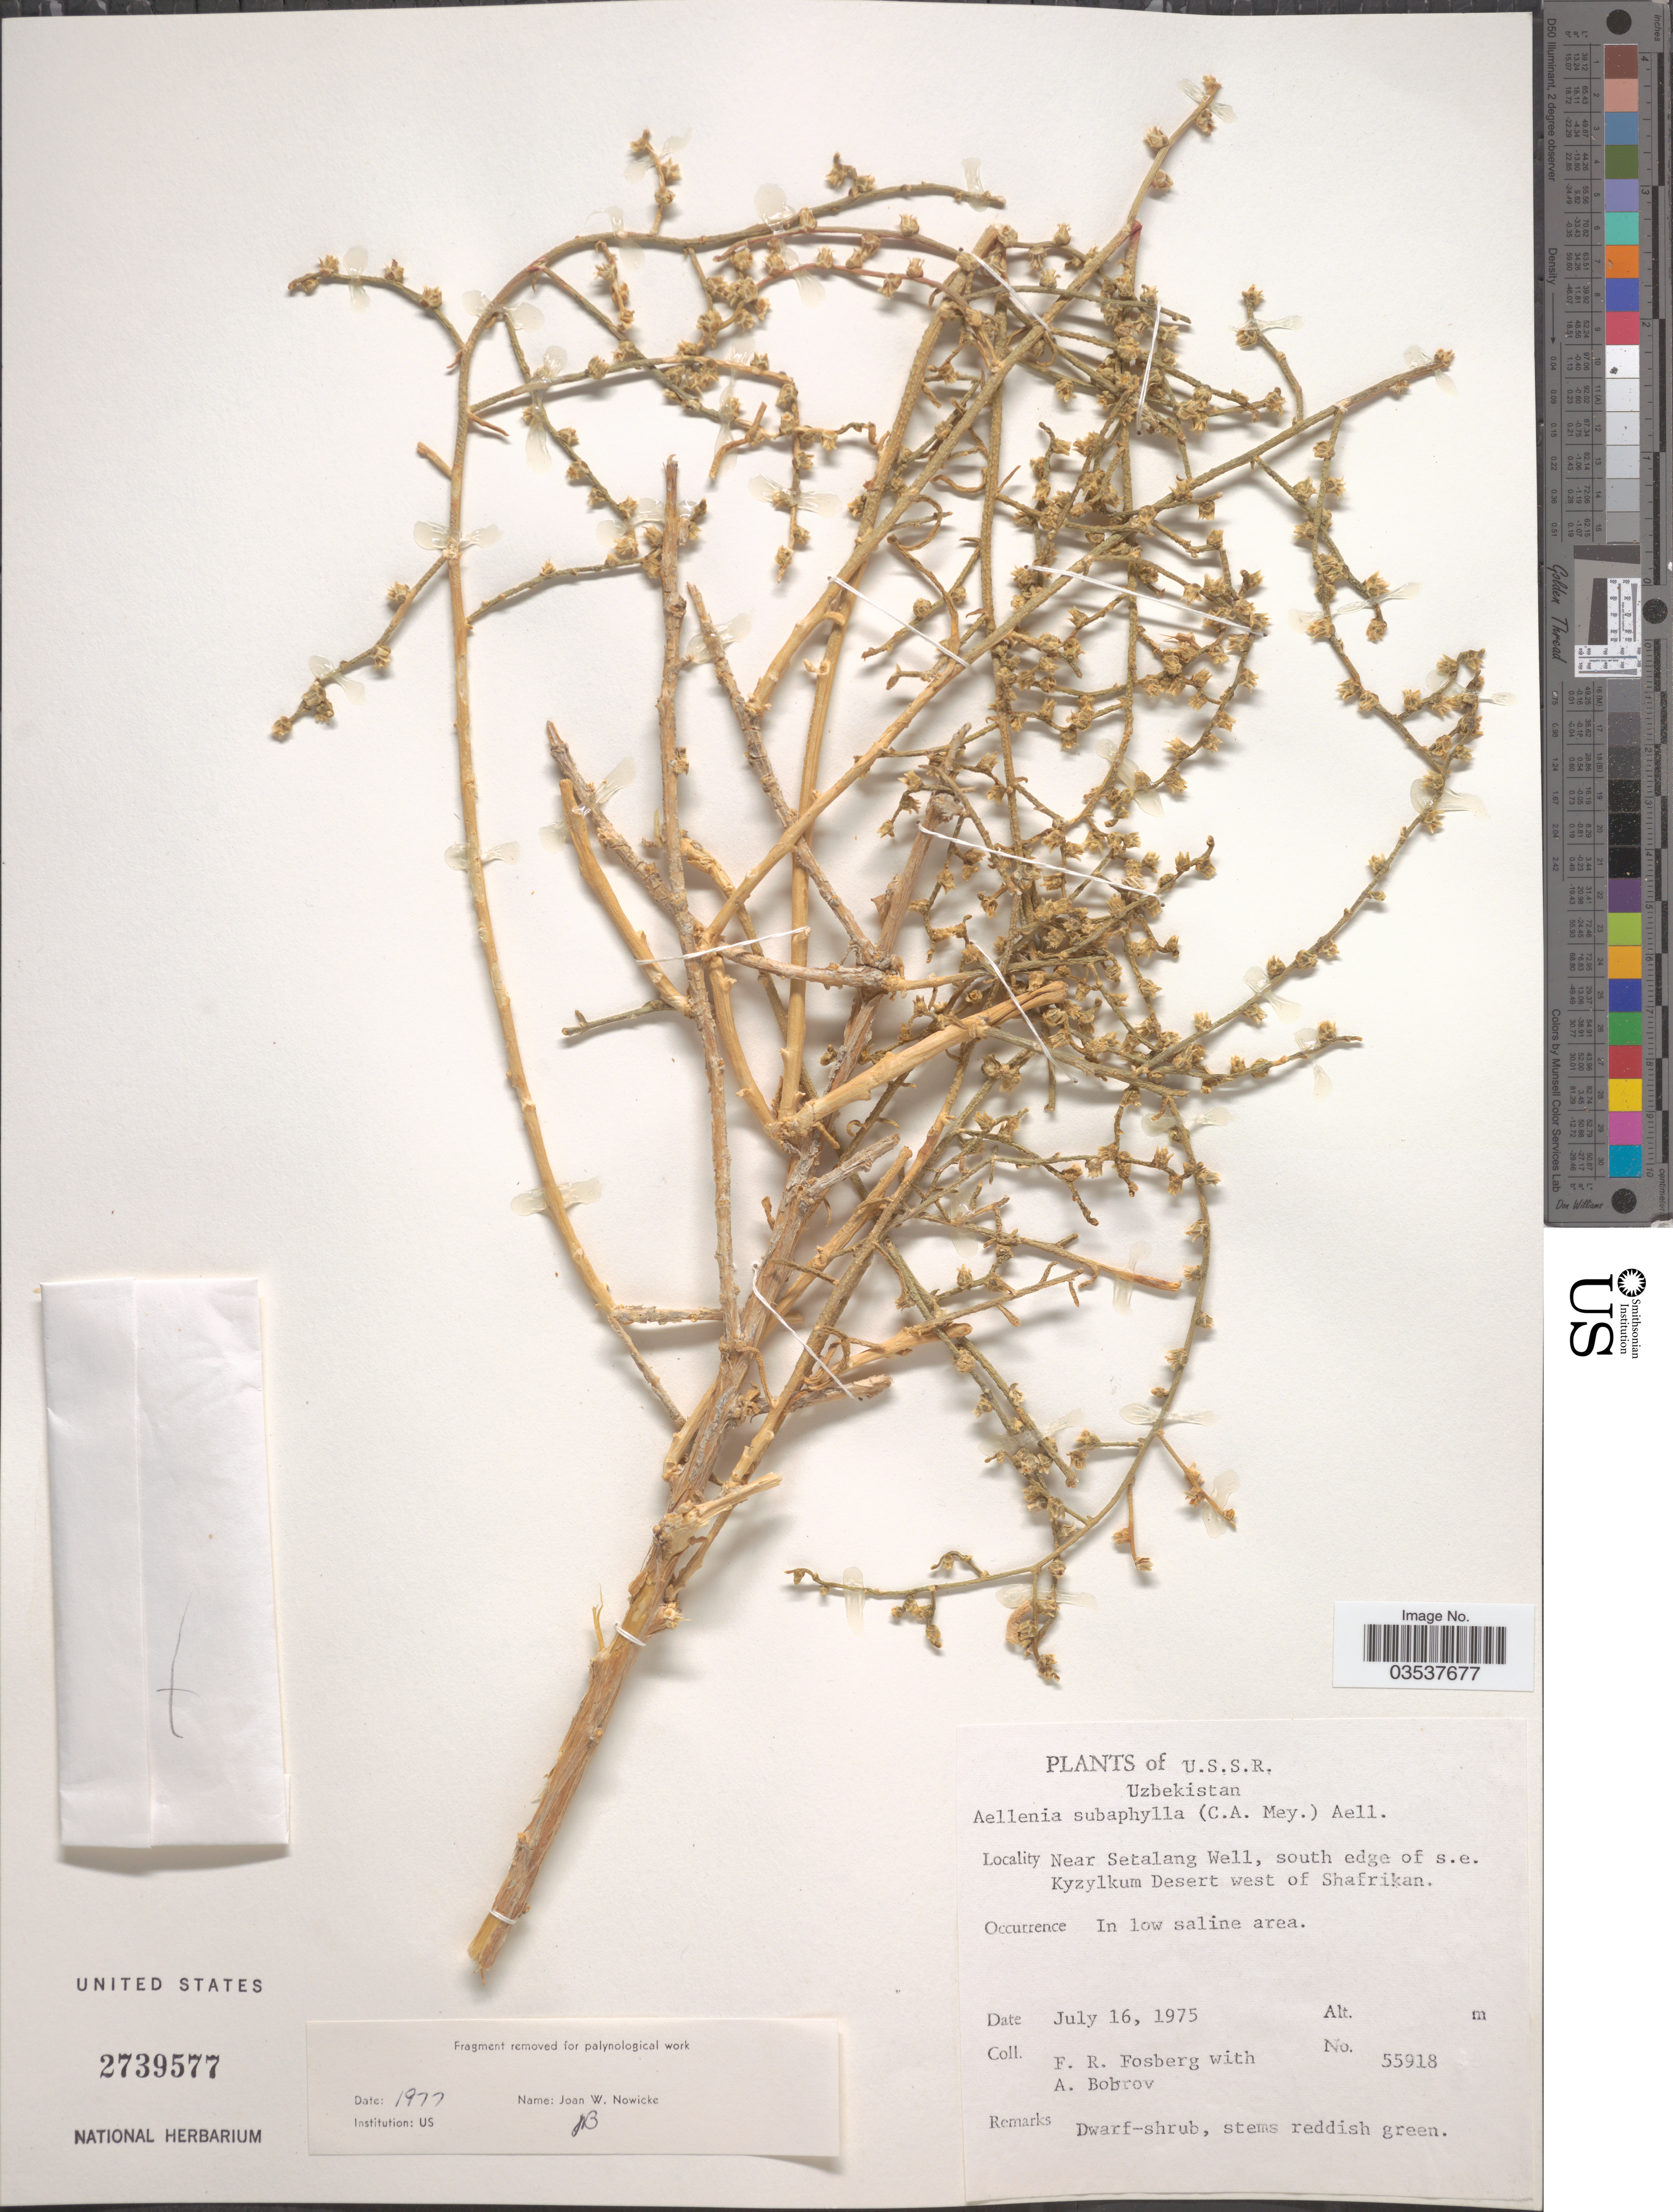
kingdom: Plantae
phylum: Tracheophyta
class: Magnoliopsida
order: Caryophyllales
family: Amaranthaceae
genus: Halothamnus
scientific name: Halothamnus subaphyllus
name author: (C.A. Mey.) Botsch.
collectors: F. R. Fosberg & A. Bobrov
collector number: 55918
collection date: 1975-07-16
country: Uzbekistan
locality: Near Setalang Well, south edge of s.e. Kyzylkum Desert west of Shafrikan.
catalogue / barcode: US 2739577